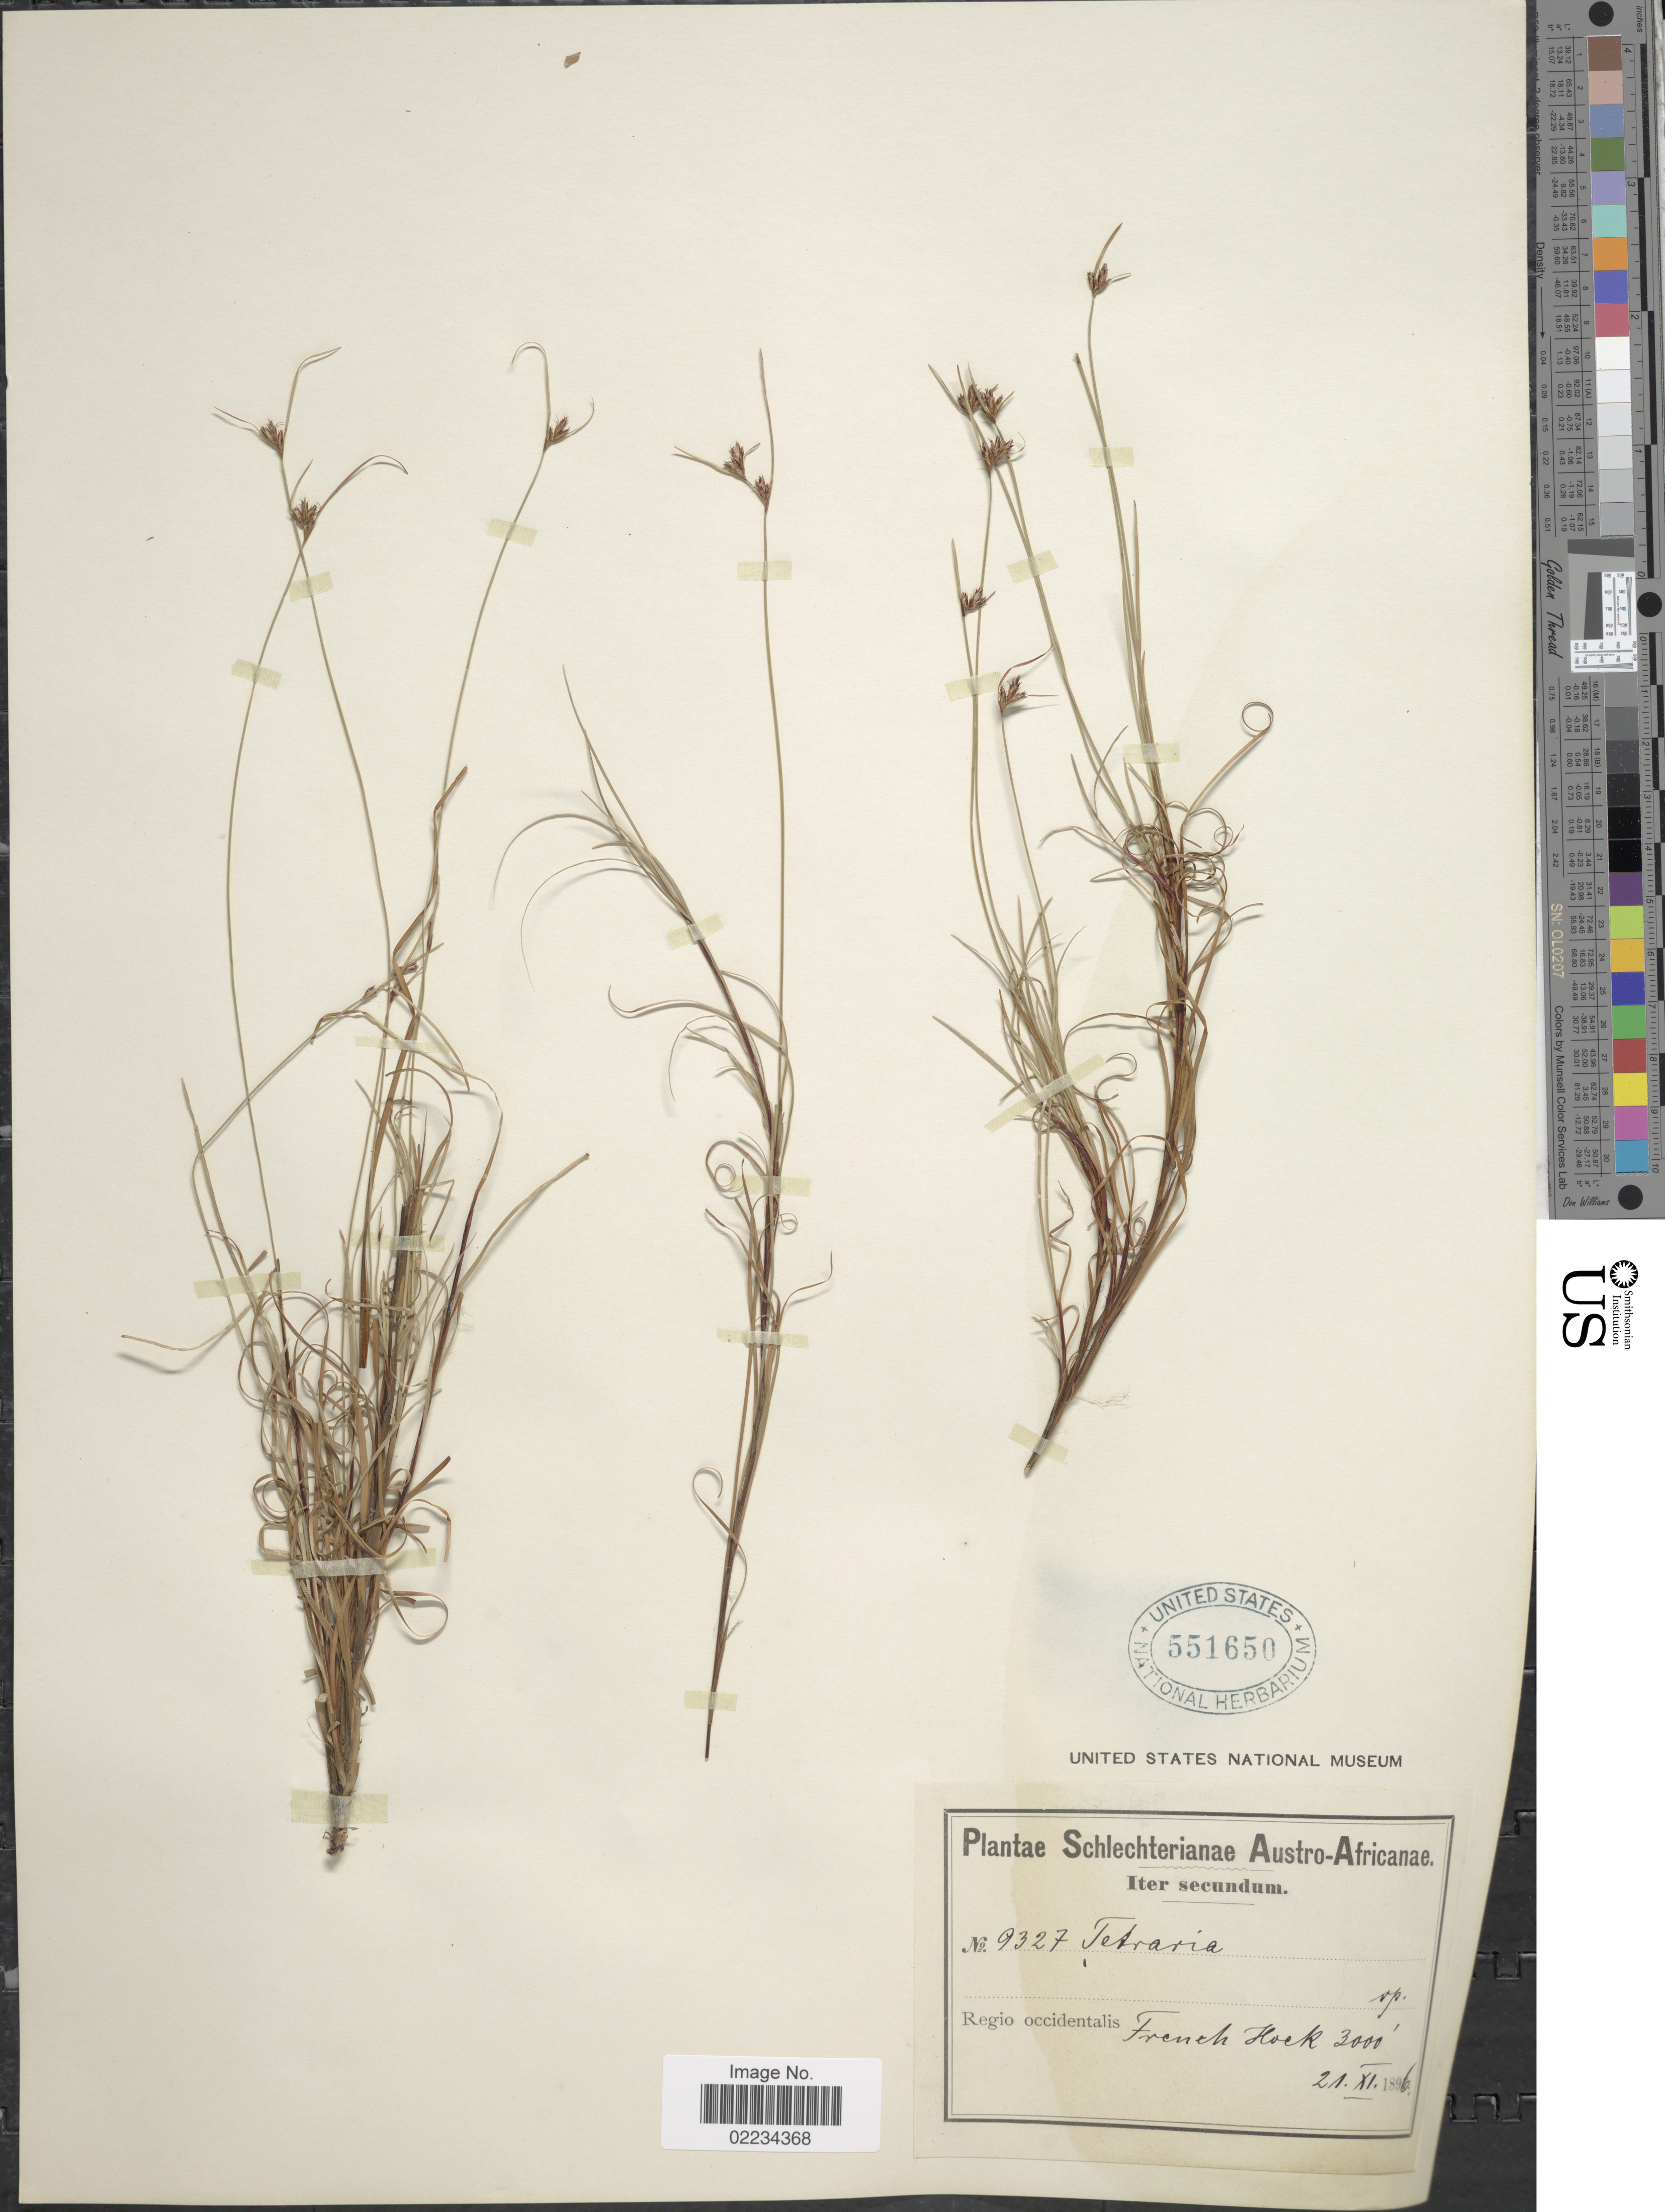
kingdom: Plantae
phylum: Tracheophyta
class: Liliopsida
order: Poales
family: Cyperaceae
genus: Ficinia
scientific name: Ficinia ramosissima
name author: Kunth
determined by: Strong, Mark T., (BOT), Smithsonian Institution - National Museum of Natural History (UNITED STATES)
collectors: Schlechter, --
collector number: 9327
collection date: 1896-11-21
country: South Africa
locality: Austro-Africanae, Iter secundum, Regio occidentalis French Hoek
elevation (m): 914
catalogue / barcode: US 551650